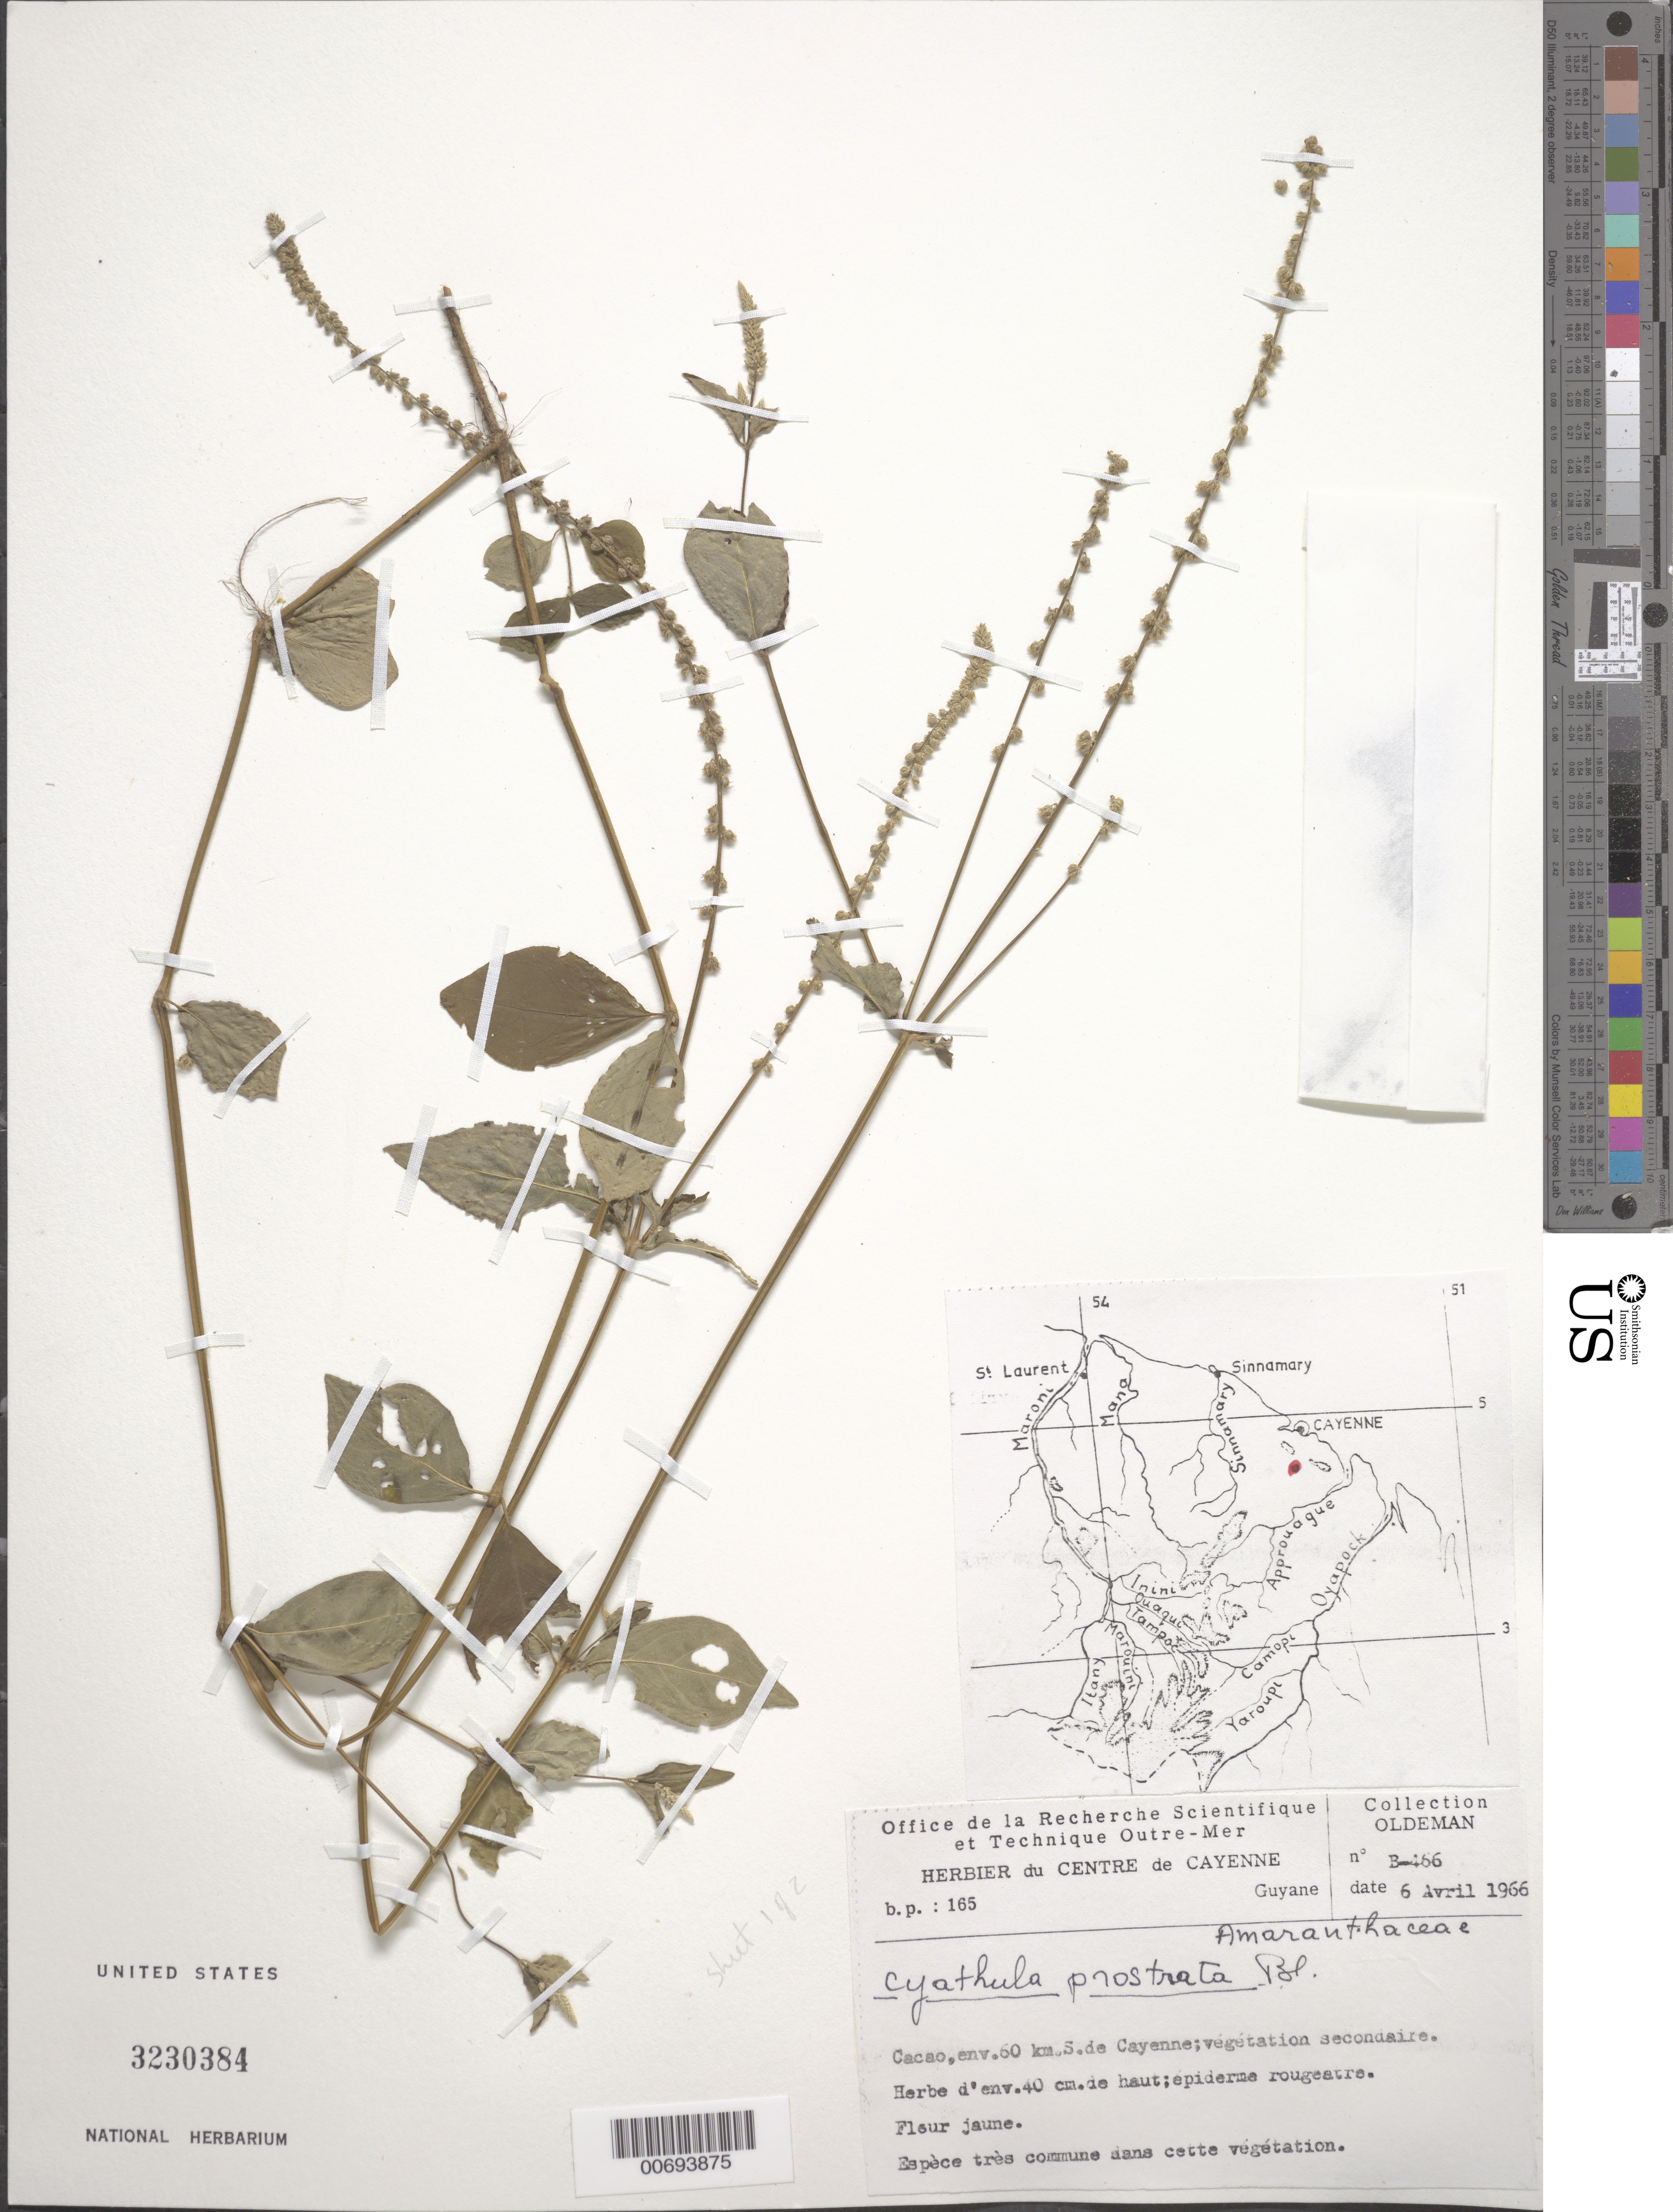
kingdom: Plantae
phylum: Tracheophyta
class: Magnoliopsida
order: Caryophyllales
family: Amaranthaceae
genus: Cyathula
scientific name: Cyathula prostrata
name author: (L.) Blume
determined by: DeFilipps, R. A.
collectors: R. Oldeman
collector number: B 466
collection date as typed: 6-Apr-66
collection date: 1966-04-06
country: French Guiana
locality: Cacao Village, env. 60 km S de Cayenne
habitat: Secondary vegetation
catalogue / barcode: US 3230384